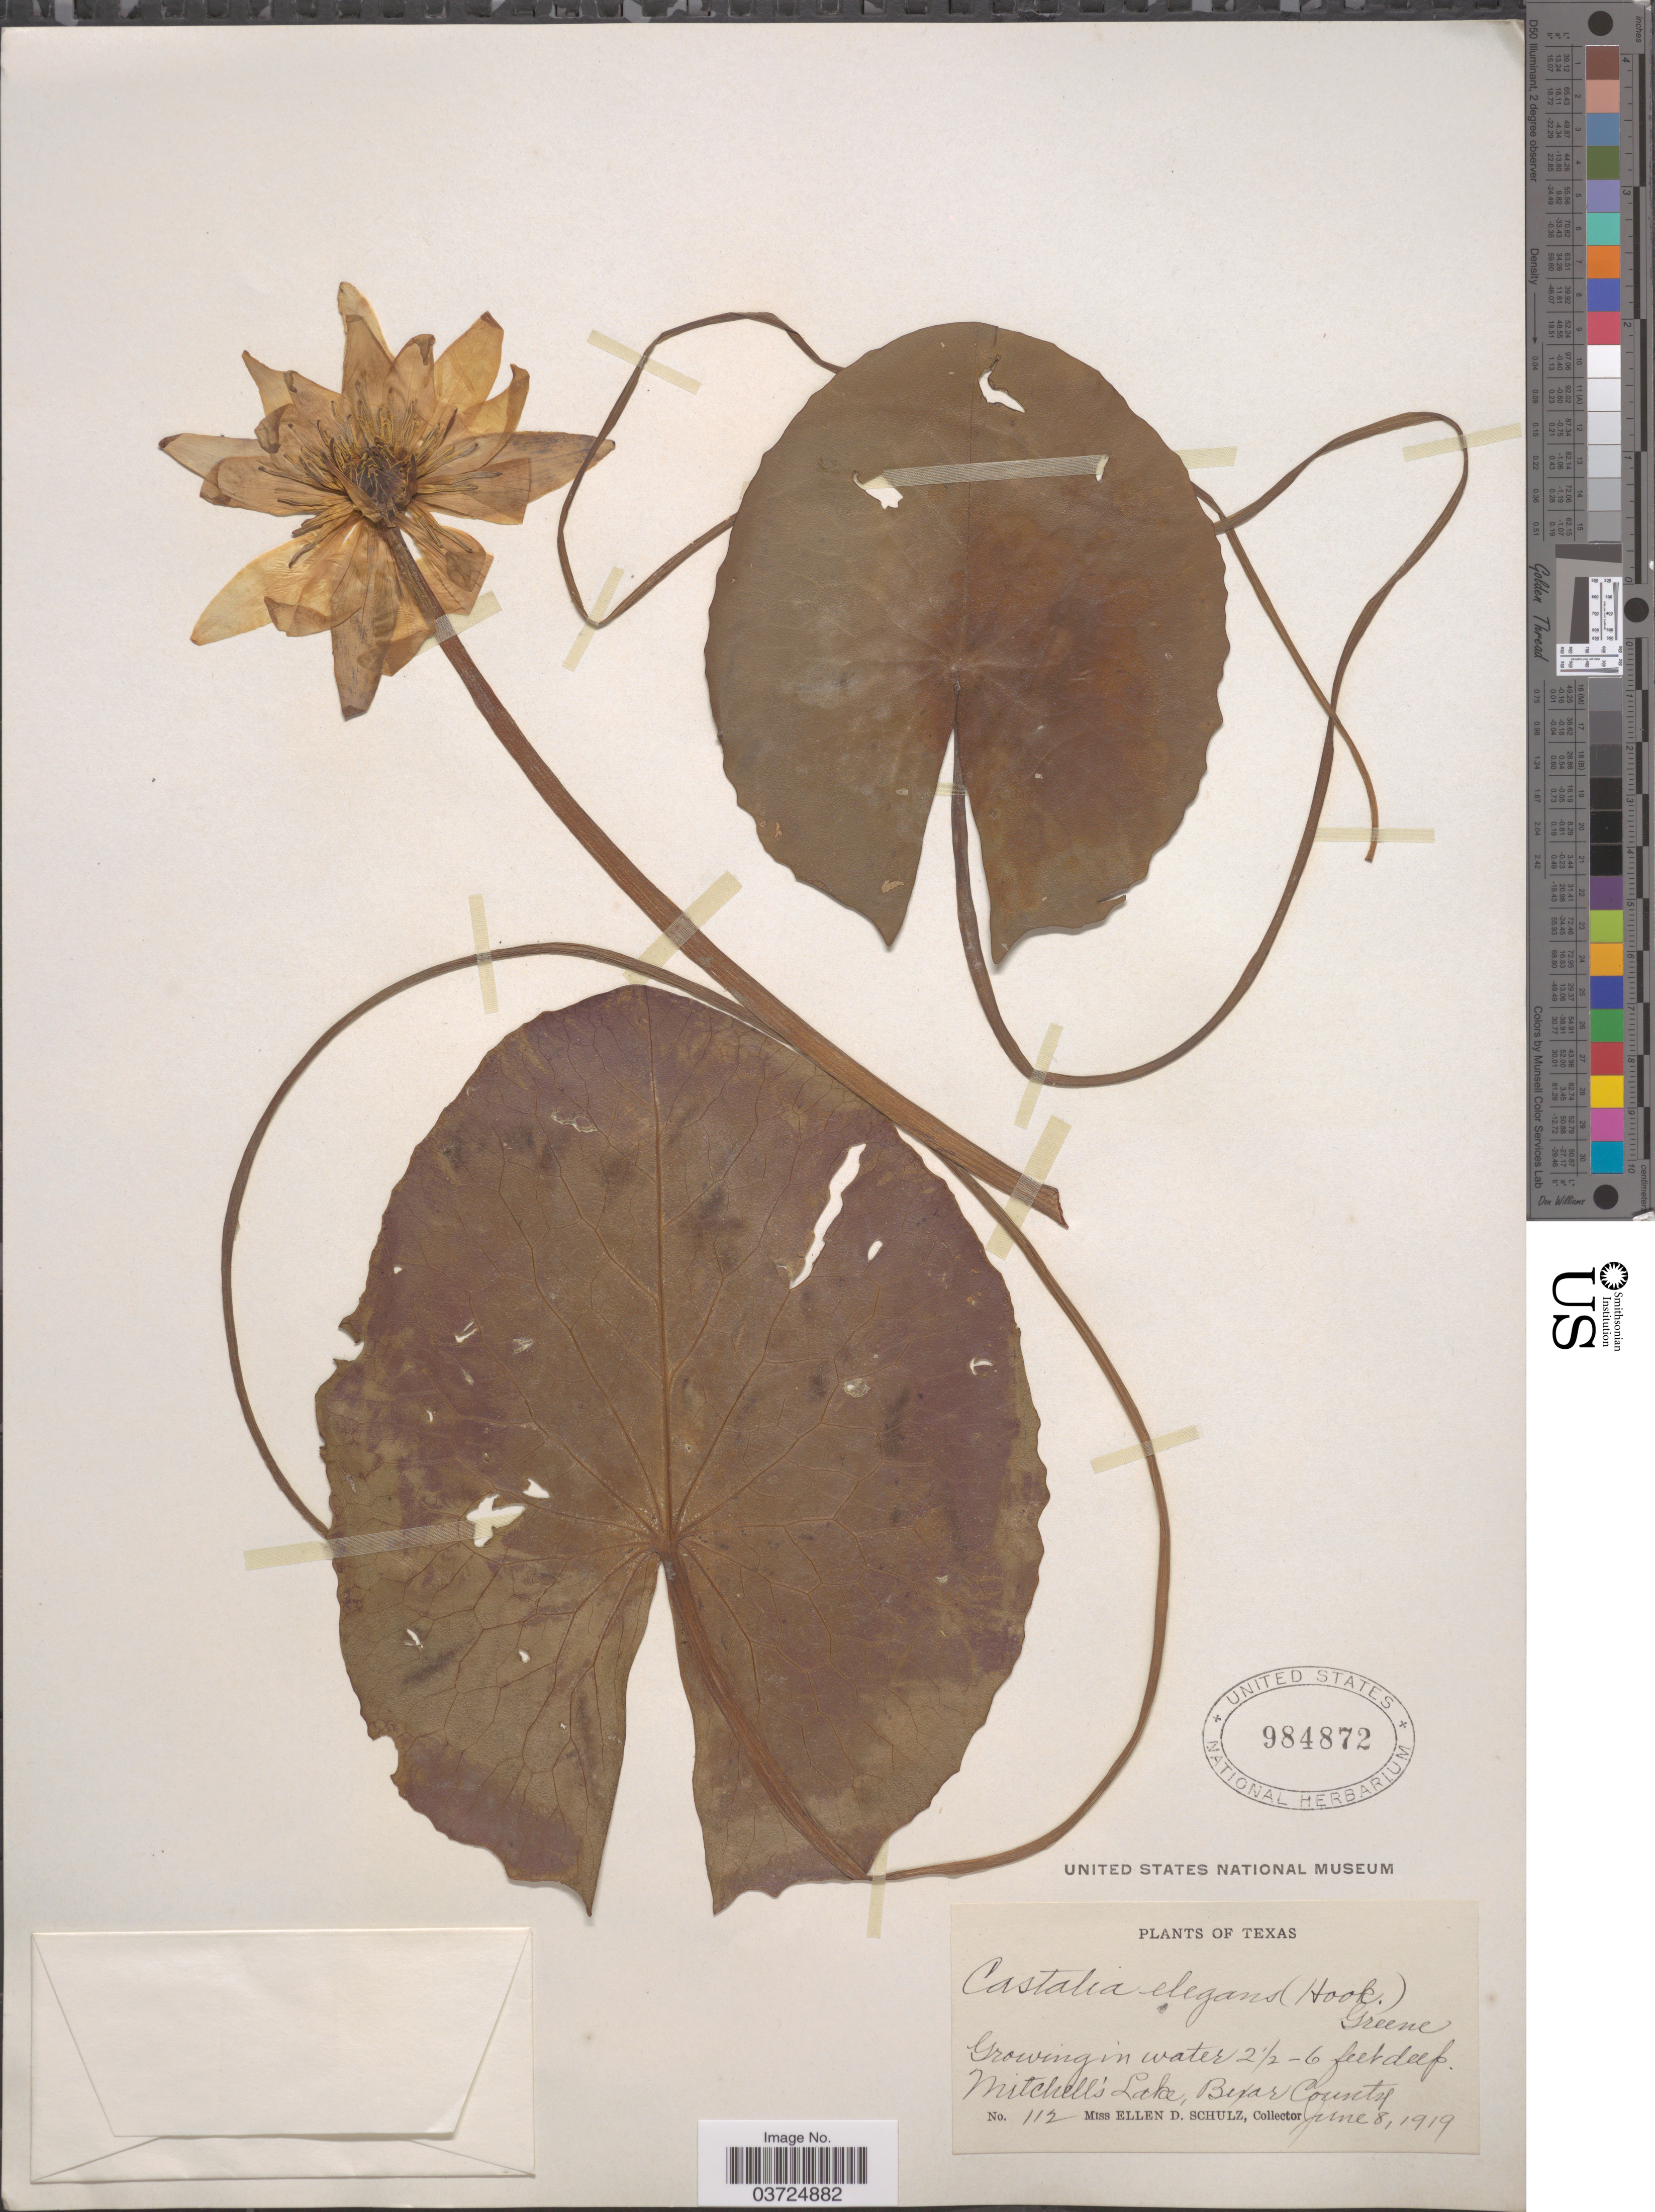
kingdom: Plantae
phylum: Tracheophyta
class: Magnoliopsida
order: Nymphaeales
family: Nymphaeaceae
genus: Nymphaea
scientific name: Nymphaea elegans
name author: Hook.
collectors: E. D. Schulz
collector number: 112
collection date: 1919-06-08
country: United States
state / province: Texas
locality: Mitchell's Lake, Bexar County.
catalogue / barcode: US 984872